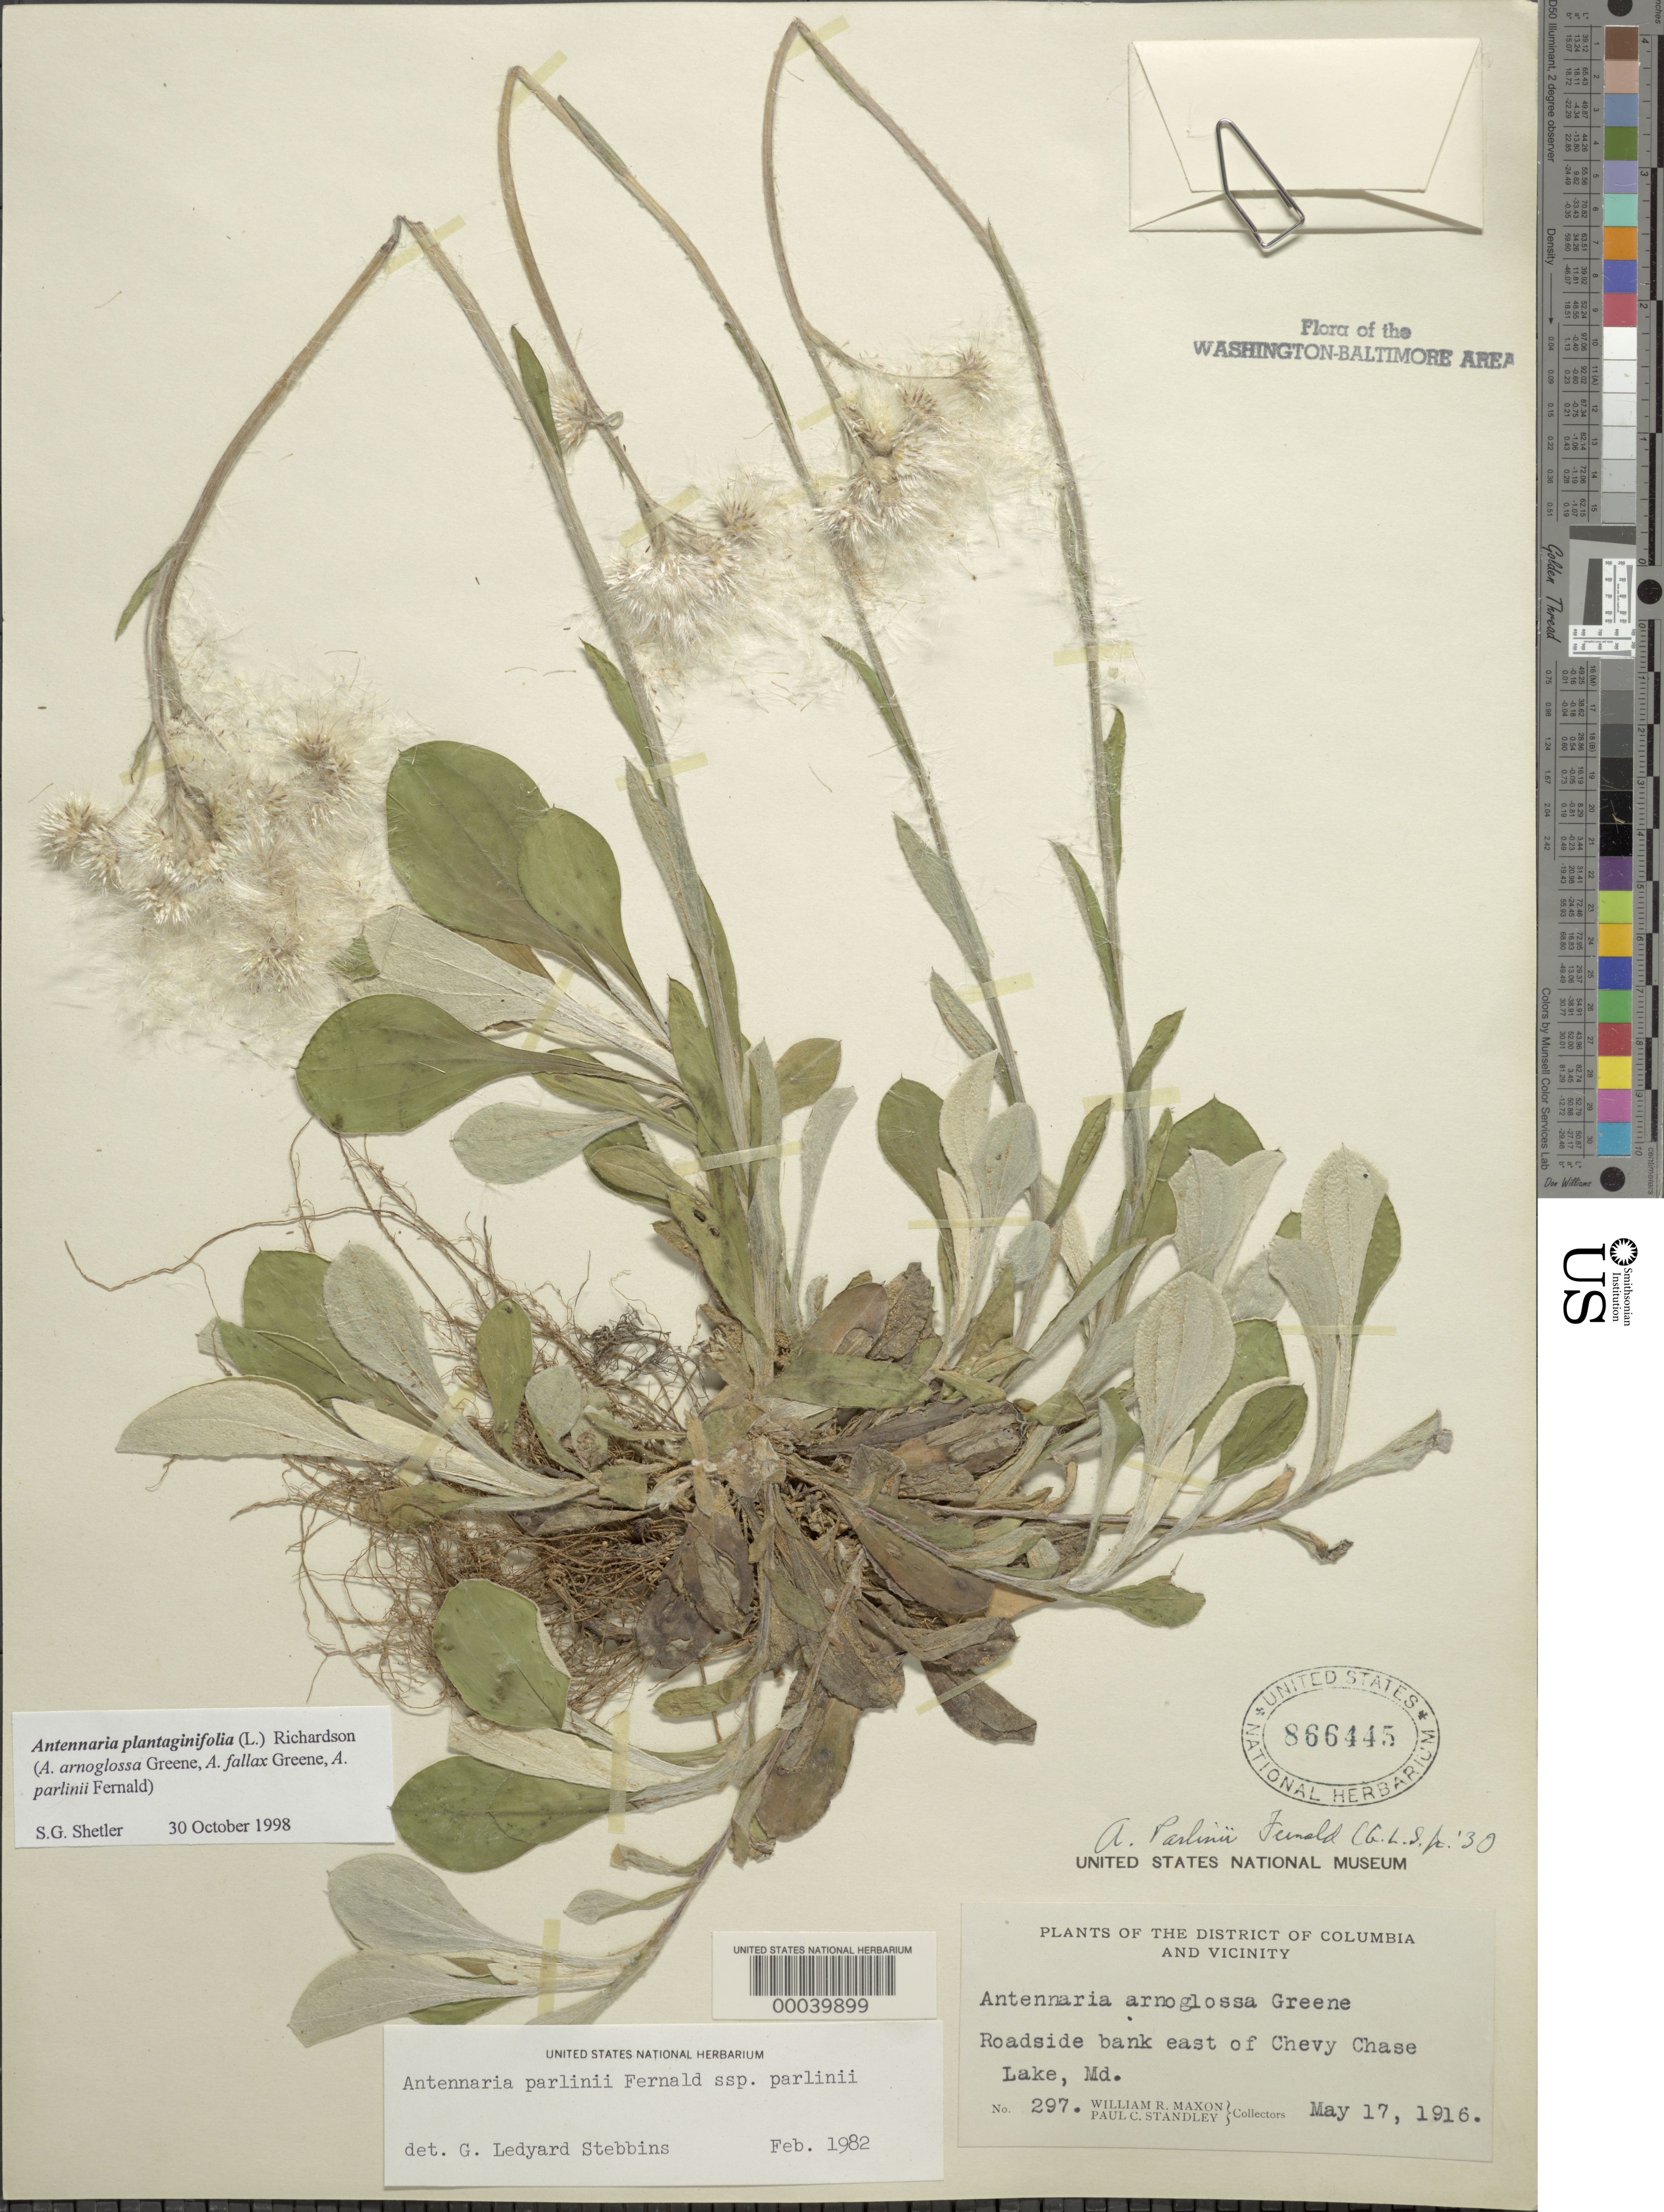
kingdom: Plantae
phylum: Tracheophyta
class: Magnoliopsida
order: Asterales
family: Asteraceae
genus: Antennaria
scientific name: Antennaria plantaginifolia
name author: (L.) Richardson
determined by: Stebbins, G. L.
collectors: W. R. Maxon & P. C. Standley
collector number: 297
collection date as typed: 17 May 1916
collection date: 1916-05-17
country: United States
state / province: Maryland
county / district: Montgomery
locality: East of Chevy Chase Lake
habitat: Roadside bank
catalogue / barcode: US 866445